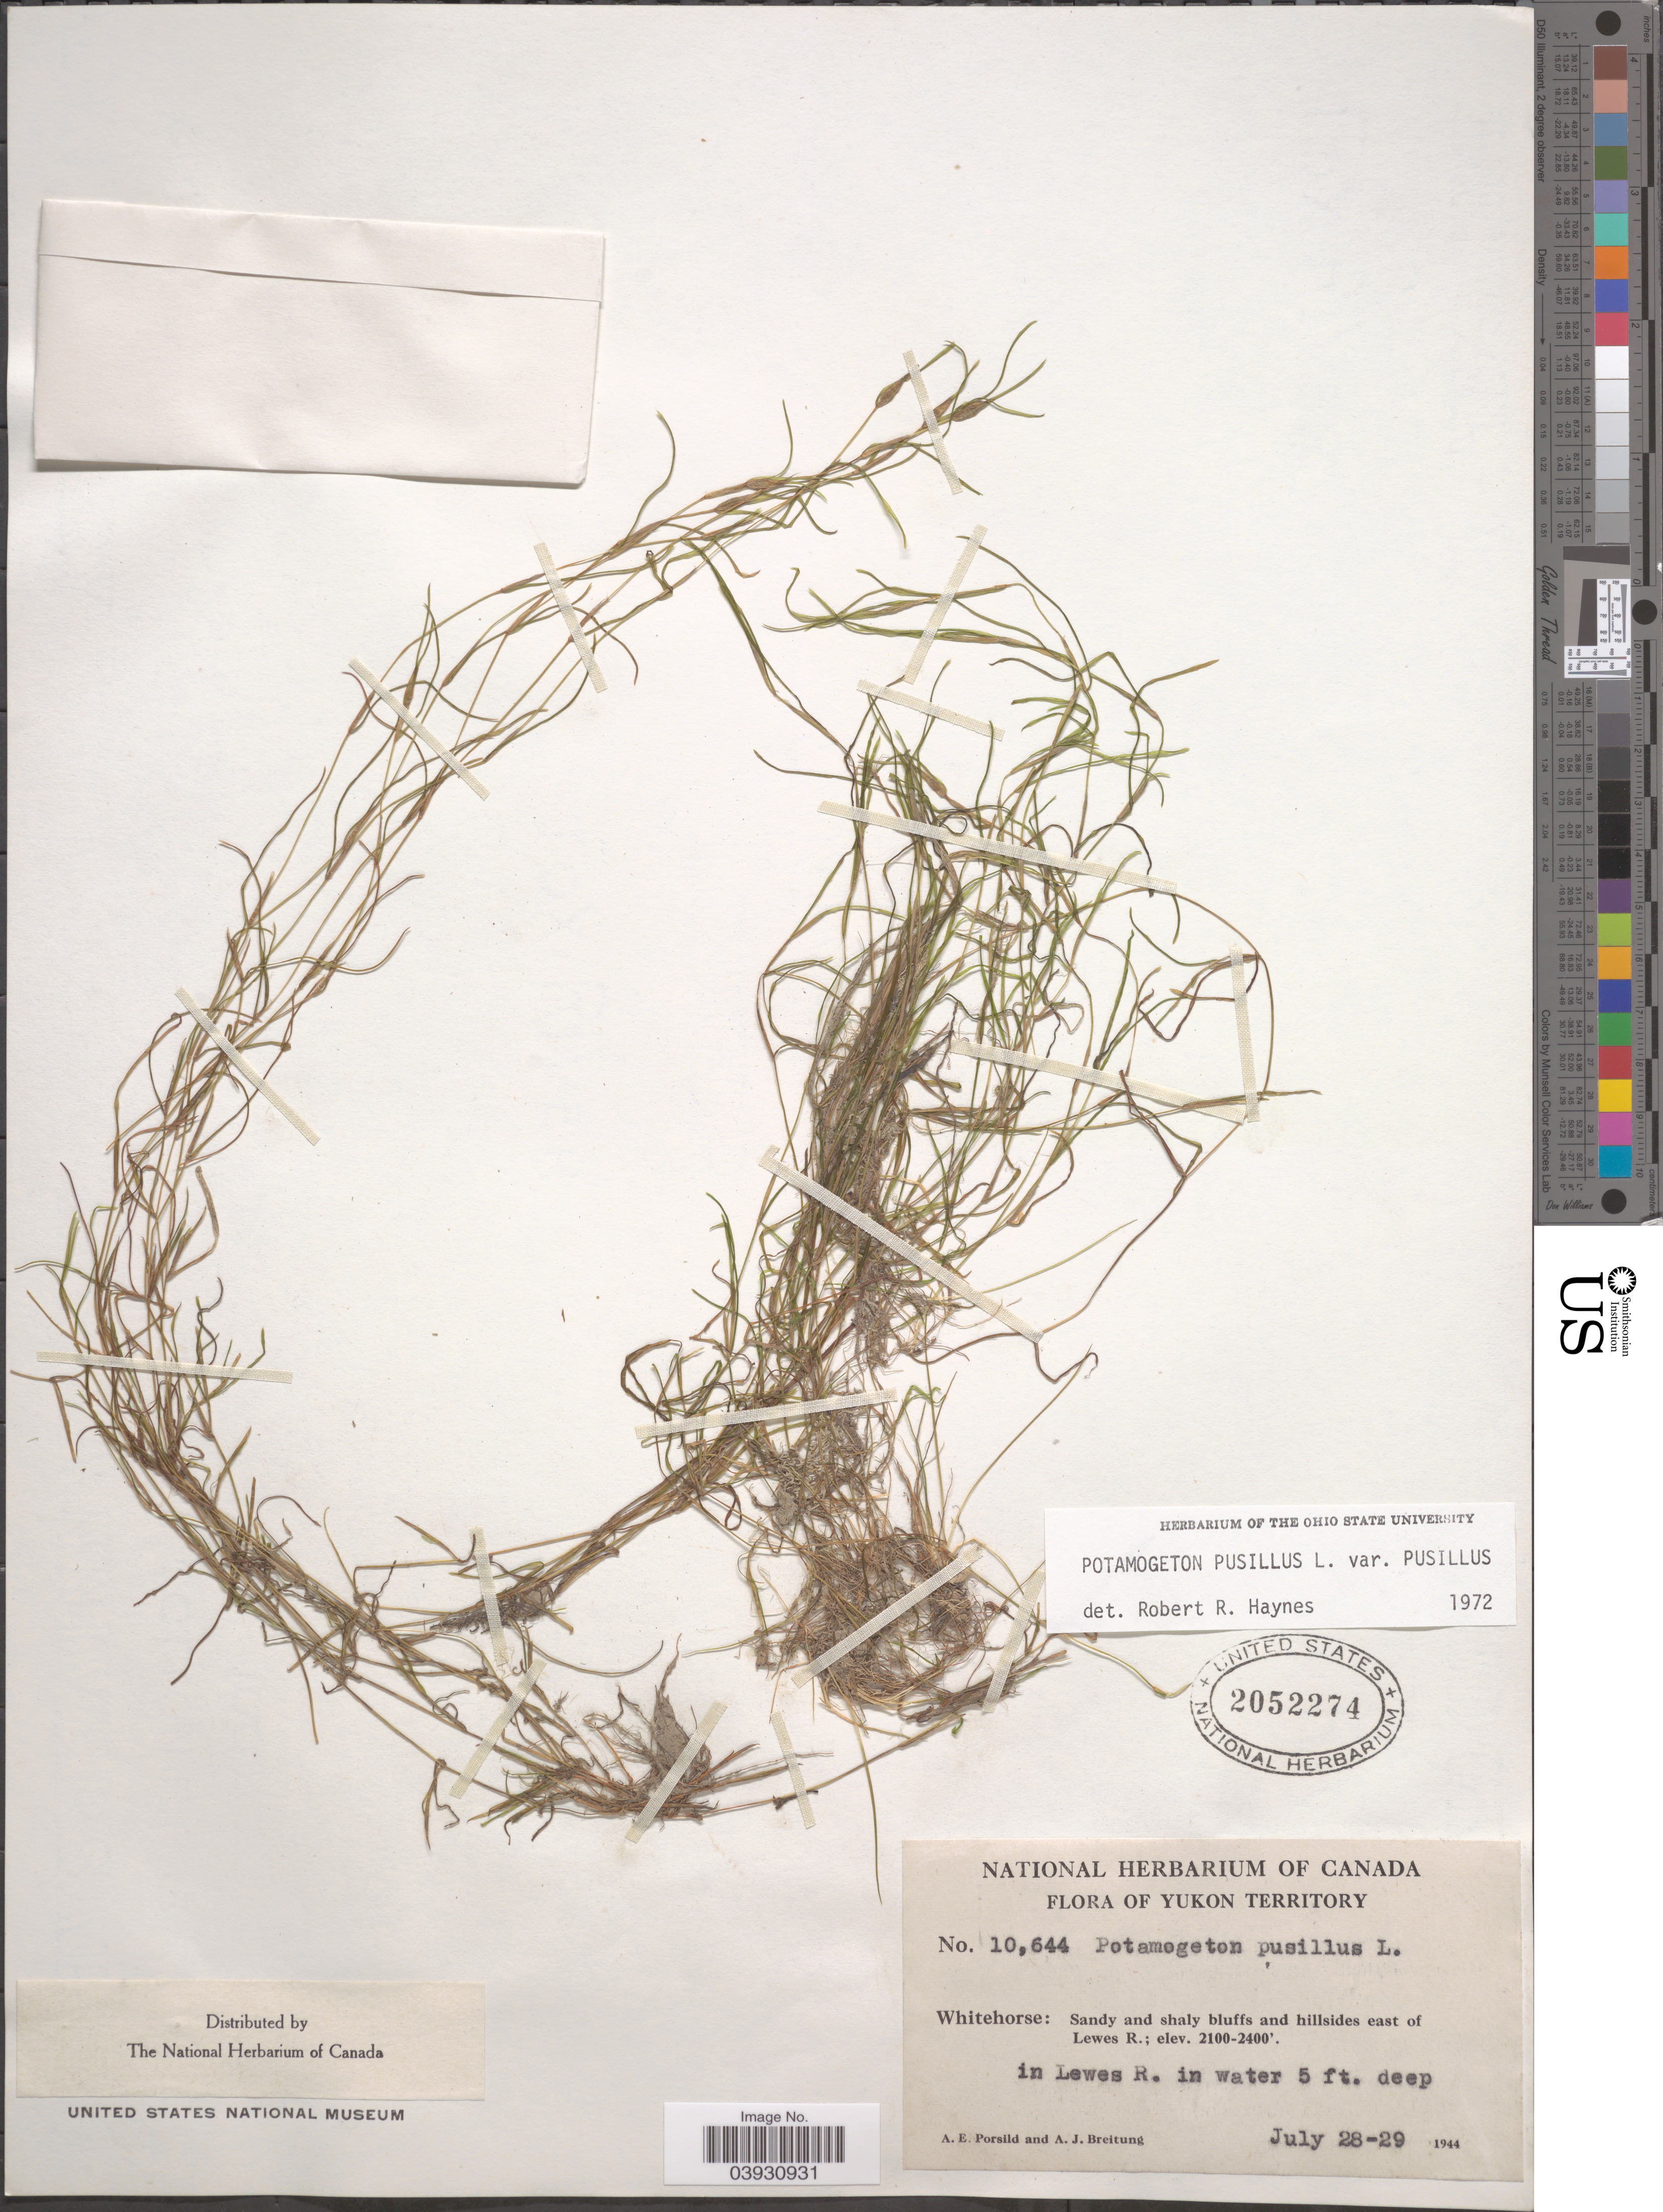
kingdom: Plantae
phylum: Tracheophyta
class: Liliopsida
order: Alismatales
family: Potamogetonaceae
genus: Potamogeton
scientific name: Potamogeton pusillus var. pusillus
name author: L.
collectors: A. E. Porsild & A. Breitung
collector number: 10644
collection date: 1944-07-28/1944-07-29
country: Canada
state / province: Yukon Territory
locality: Whitehorse: Sandy and shaly bluffs and hillsides east of Lewes R.; in Lewes R. in water 5 ft. deep.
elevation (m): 640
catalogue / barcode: US 2052274